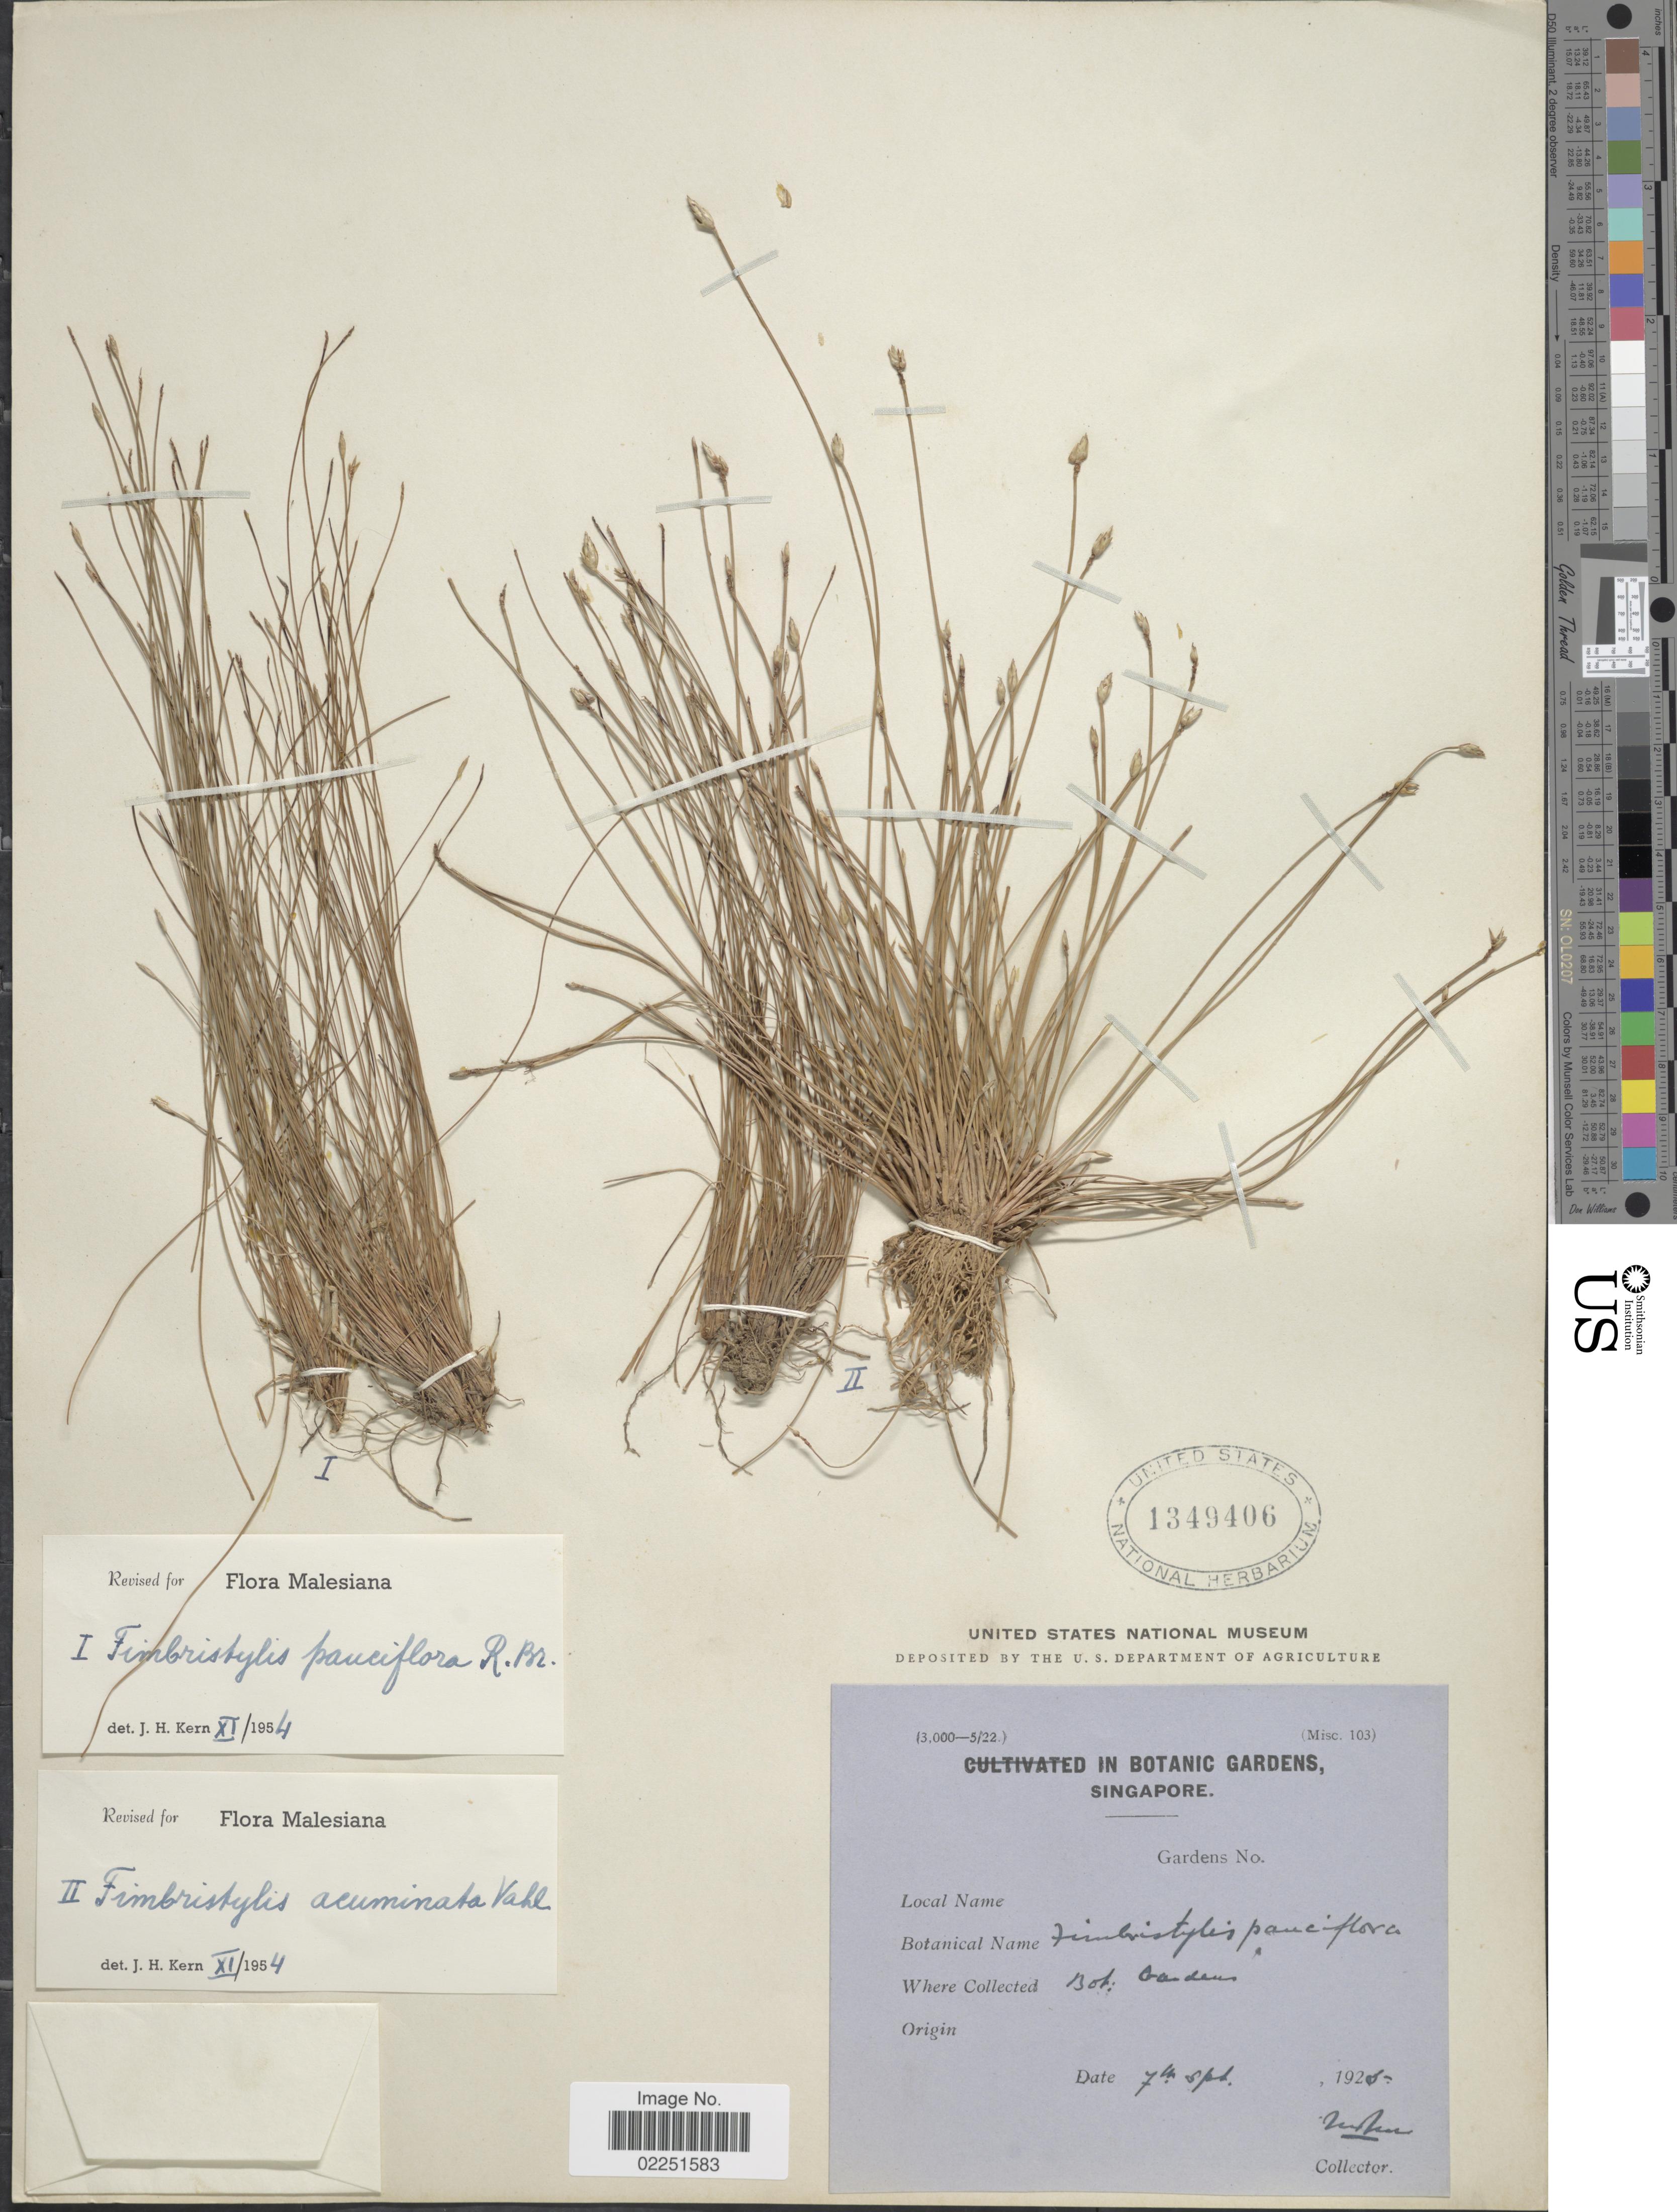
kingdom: Plantae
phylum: Tracheophyta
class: Liliopsida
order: Poales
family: Cyperaceae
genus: Fimbristylis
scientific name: Fimbristylis acuminata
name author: Vahl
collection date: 1925-09-07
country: Singapore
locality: Bot. Gardens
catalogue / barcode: US 1349406